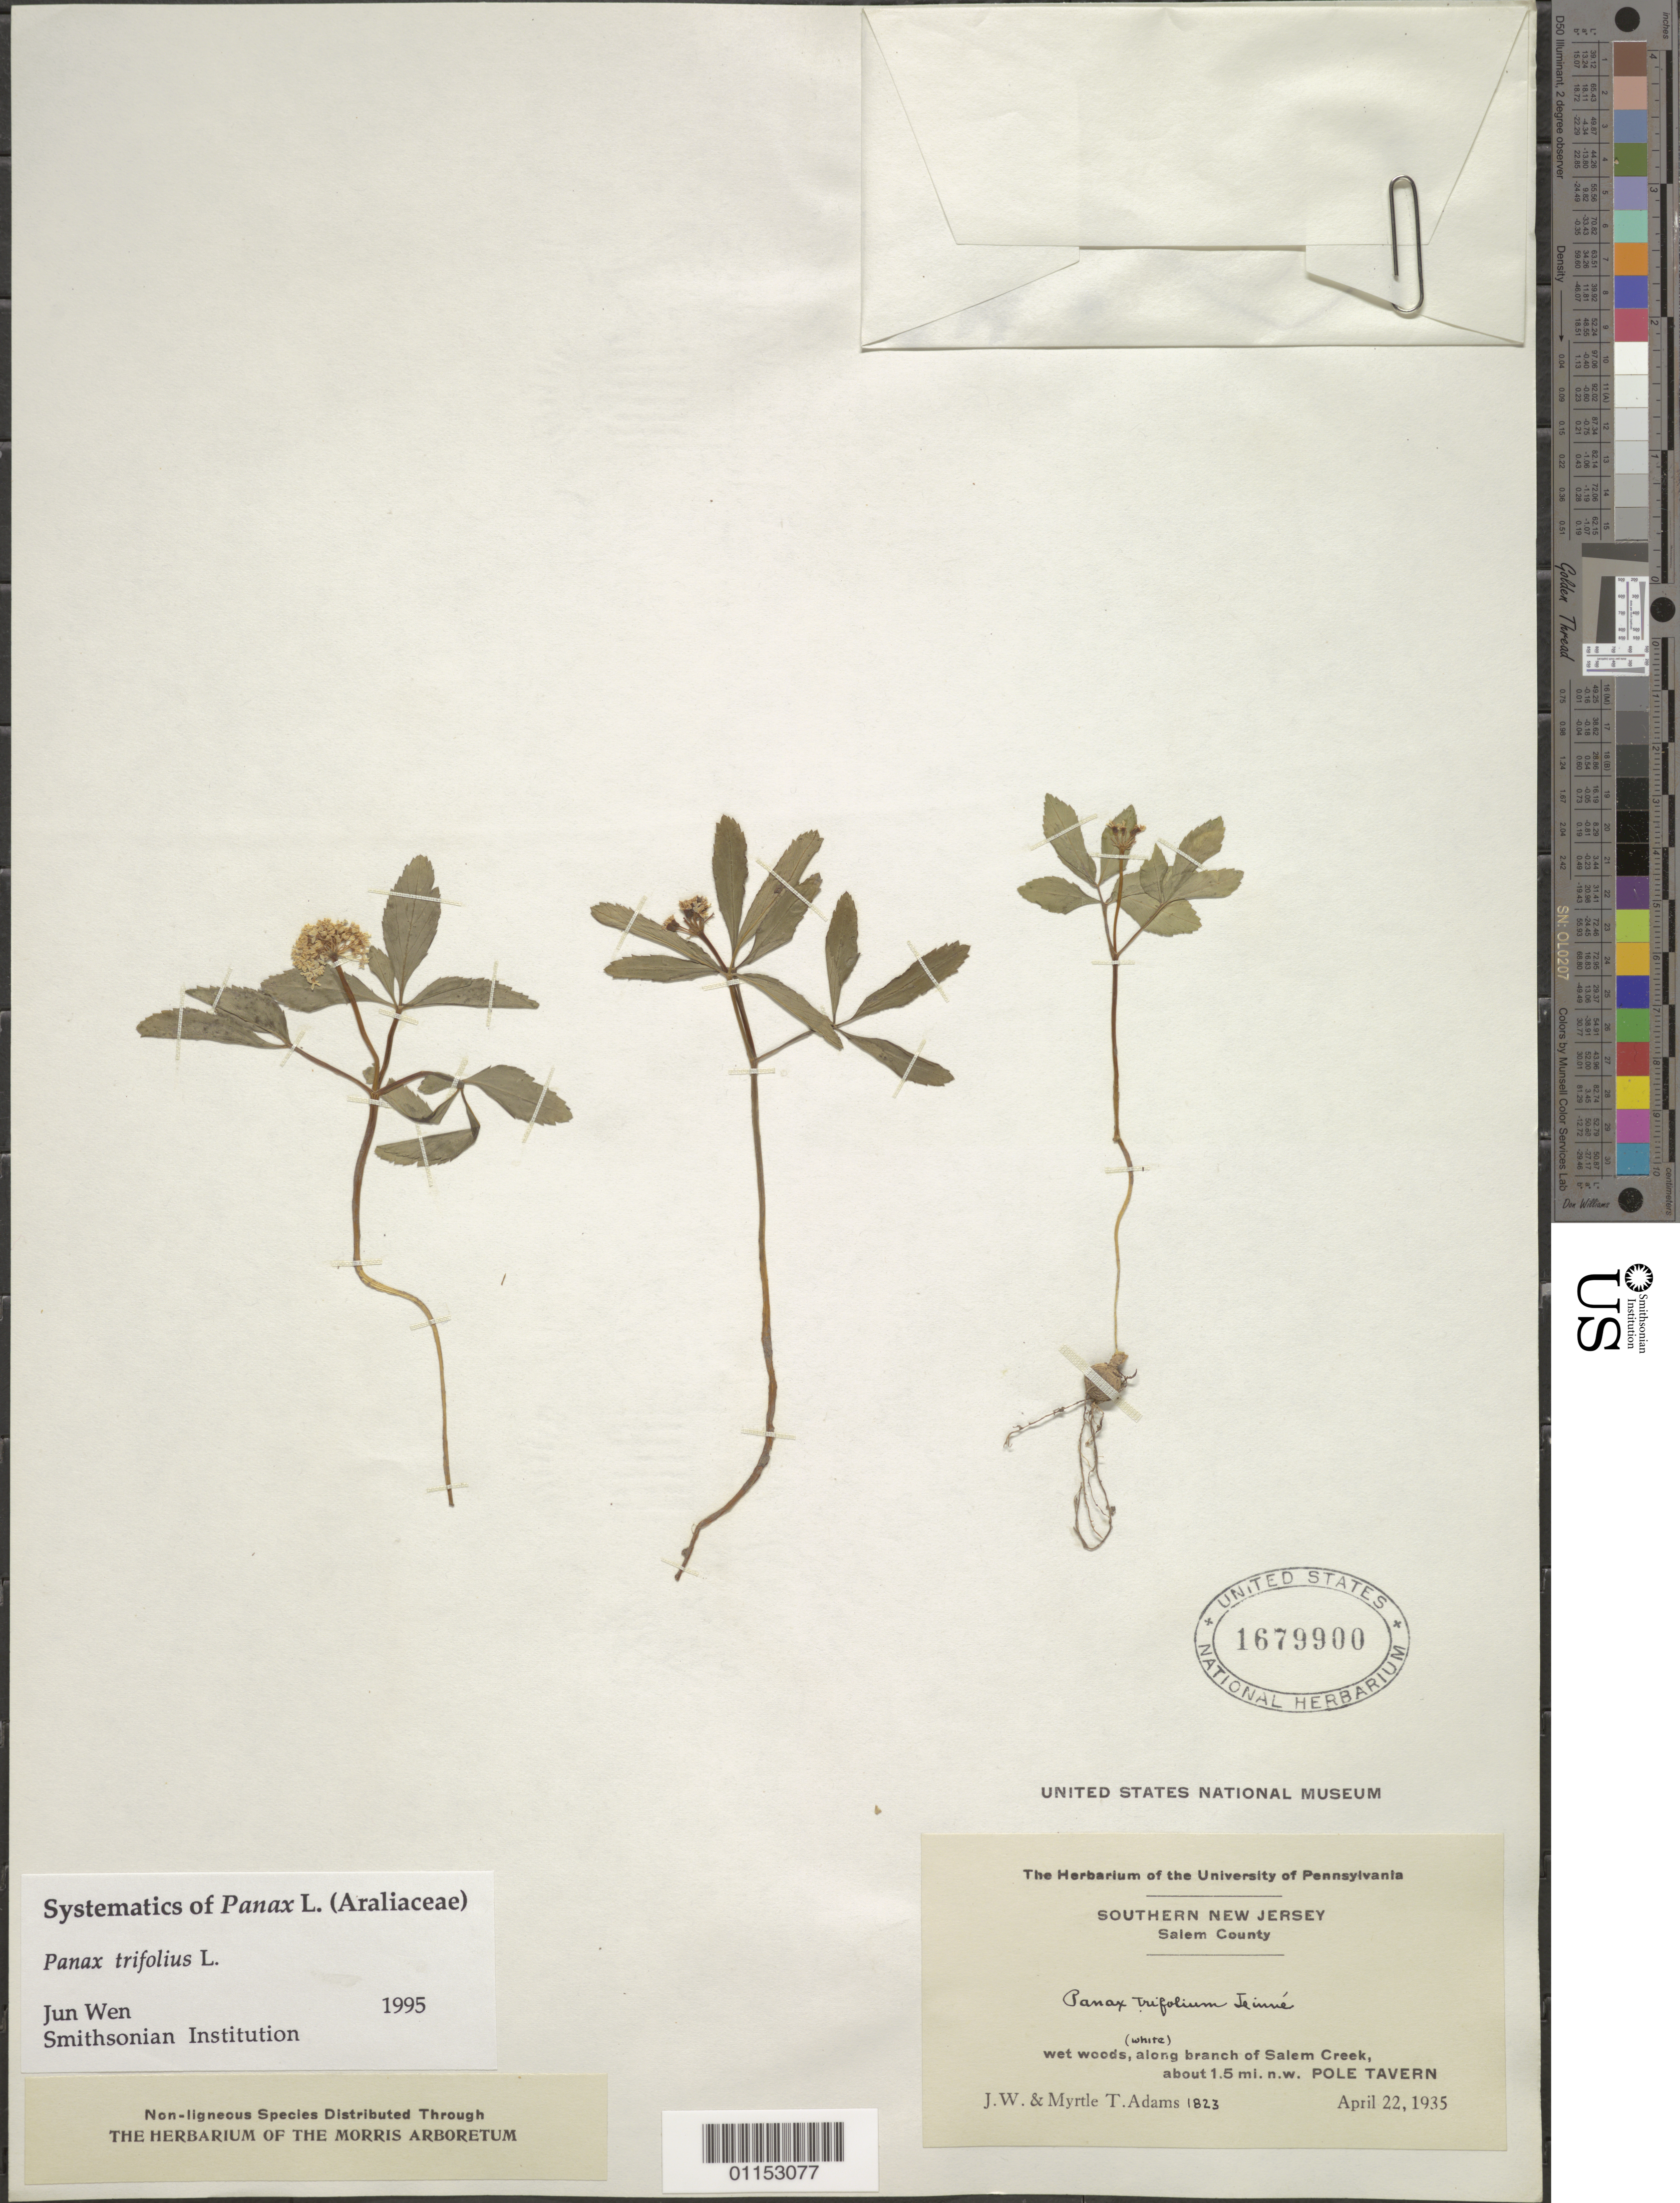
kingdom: Plantae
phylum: Tracheophyta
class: Magnoliopsida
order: Apiales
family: Araliaceae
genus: Panax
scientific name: Panax trifolius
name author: L.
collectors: M. T. Adams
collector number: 1823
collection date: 1935-04-22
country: United States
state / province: New Jersey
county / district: Salem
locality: Salem Creek, about 1.5 mi NW Pole Tavern.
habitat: Wet woods, along branch.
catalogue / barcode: US 1679900